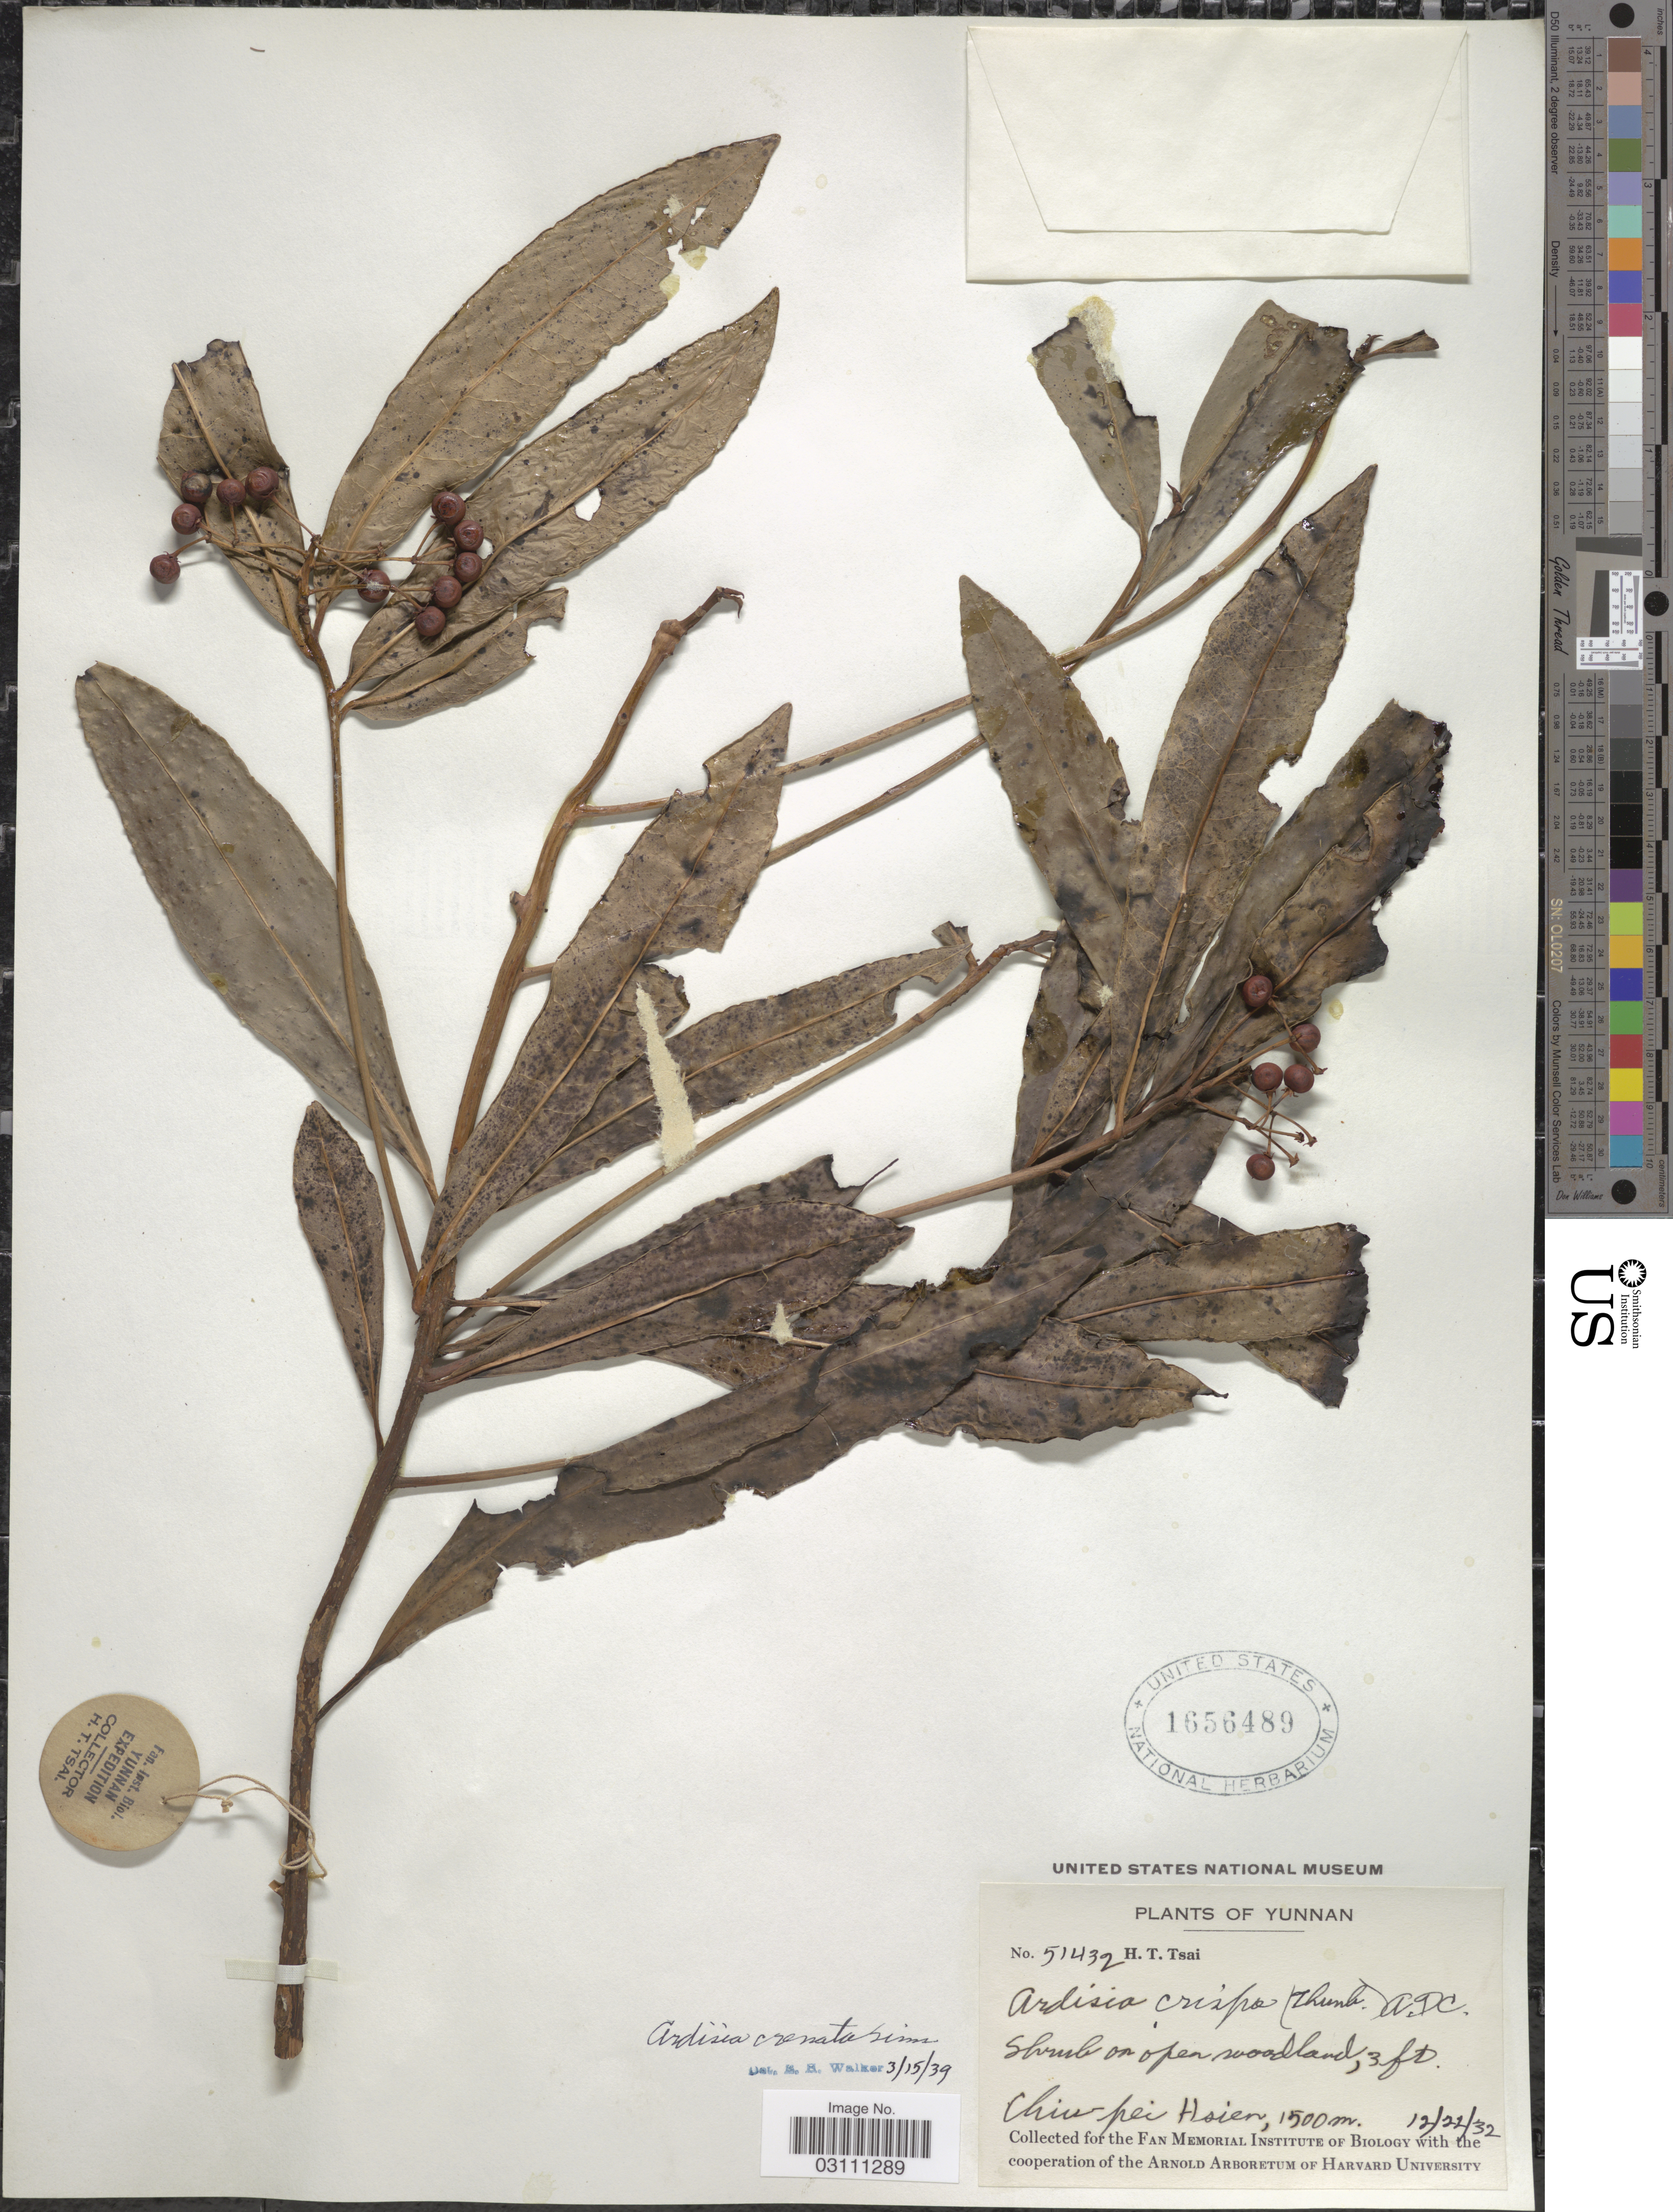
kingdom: Plantae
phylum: Tracheophyta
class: Magnoliopsida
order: Ericales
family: Primulaceae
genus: Ardisia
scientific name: Ardisia crenata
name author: Sims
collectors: H. Tsai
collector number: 51432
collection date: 1932-12-22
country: China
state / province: Yunnan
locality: Chiu-pei Hsien.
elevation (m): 1500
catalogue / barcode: US 1656489